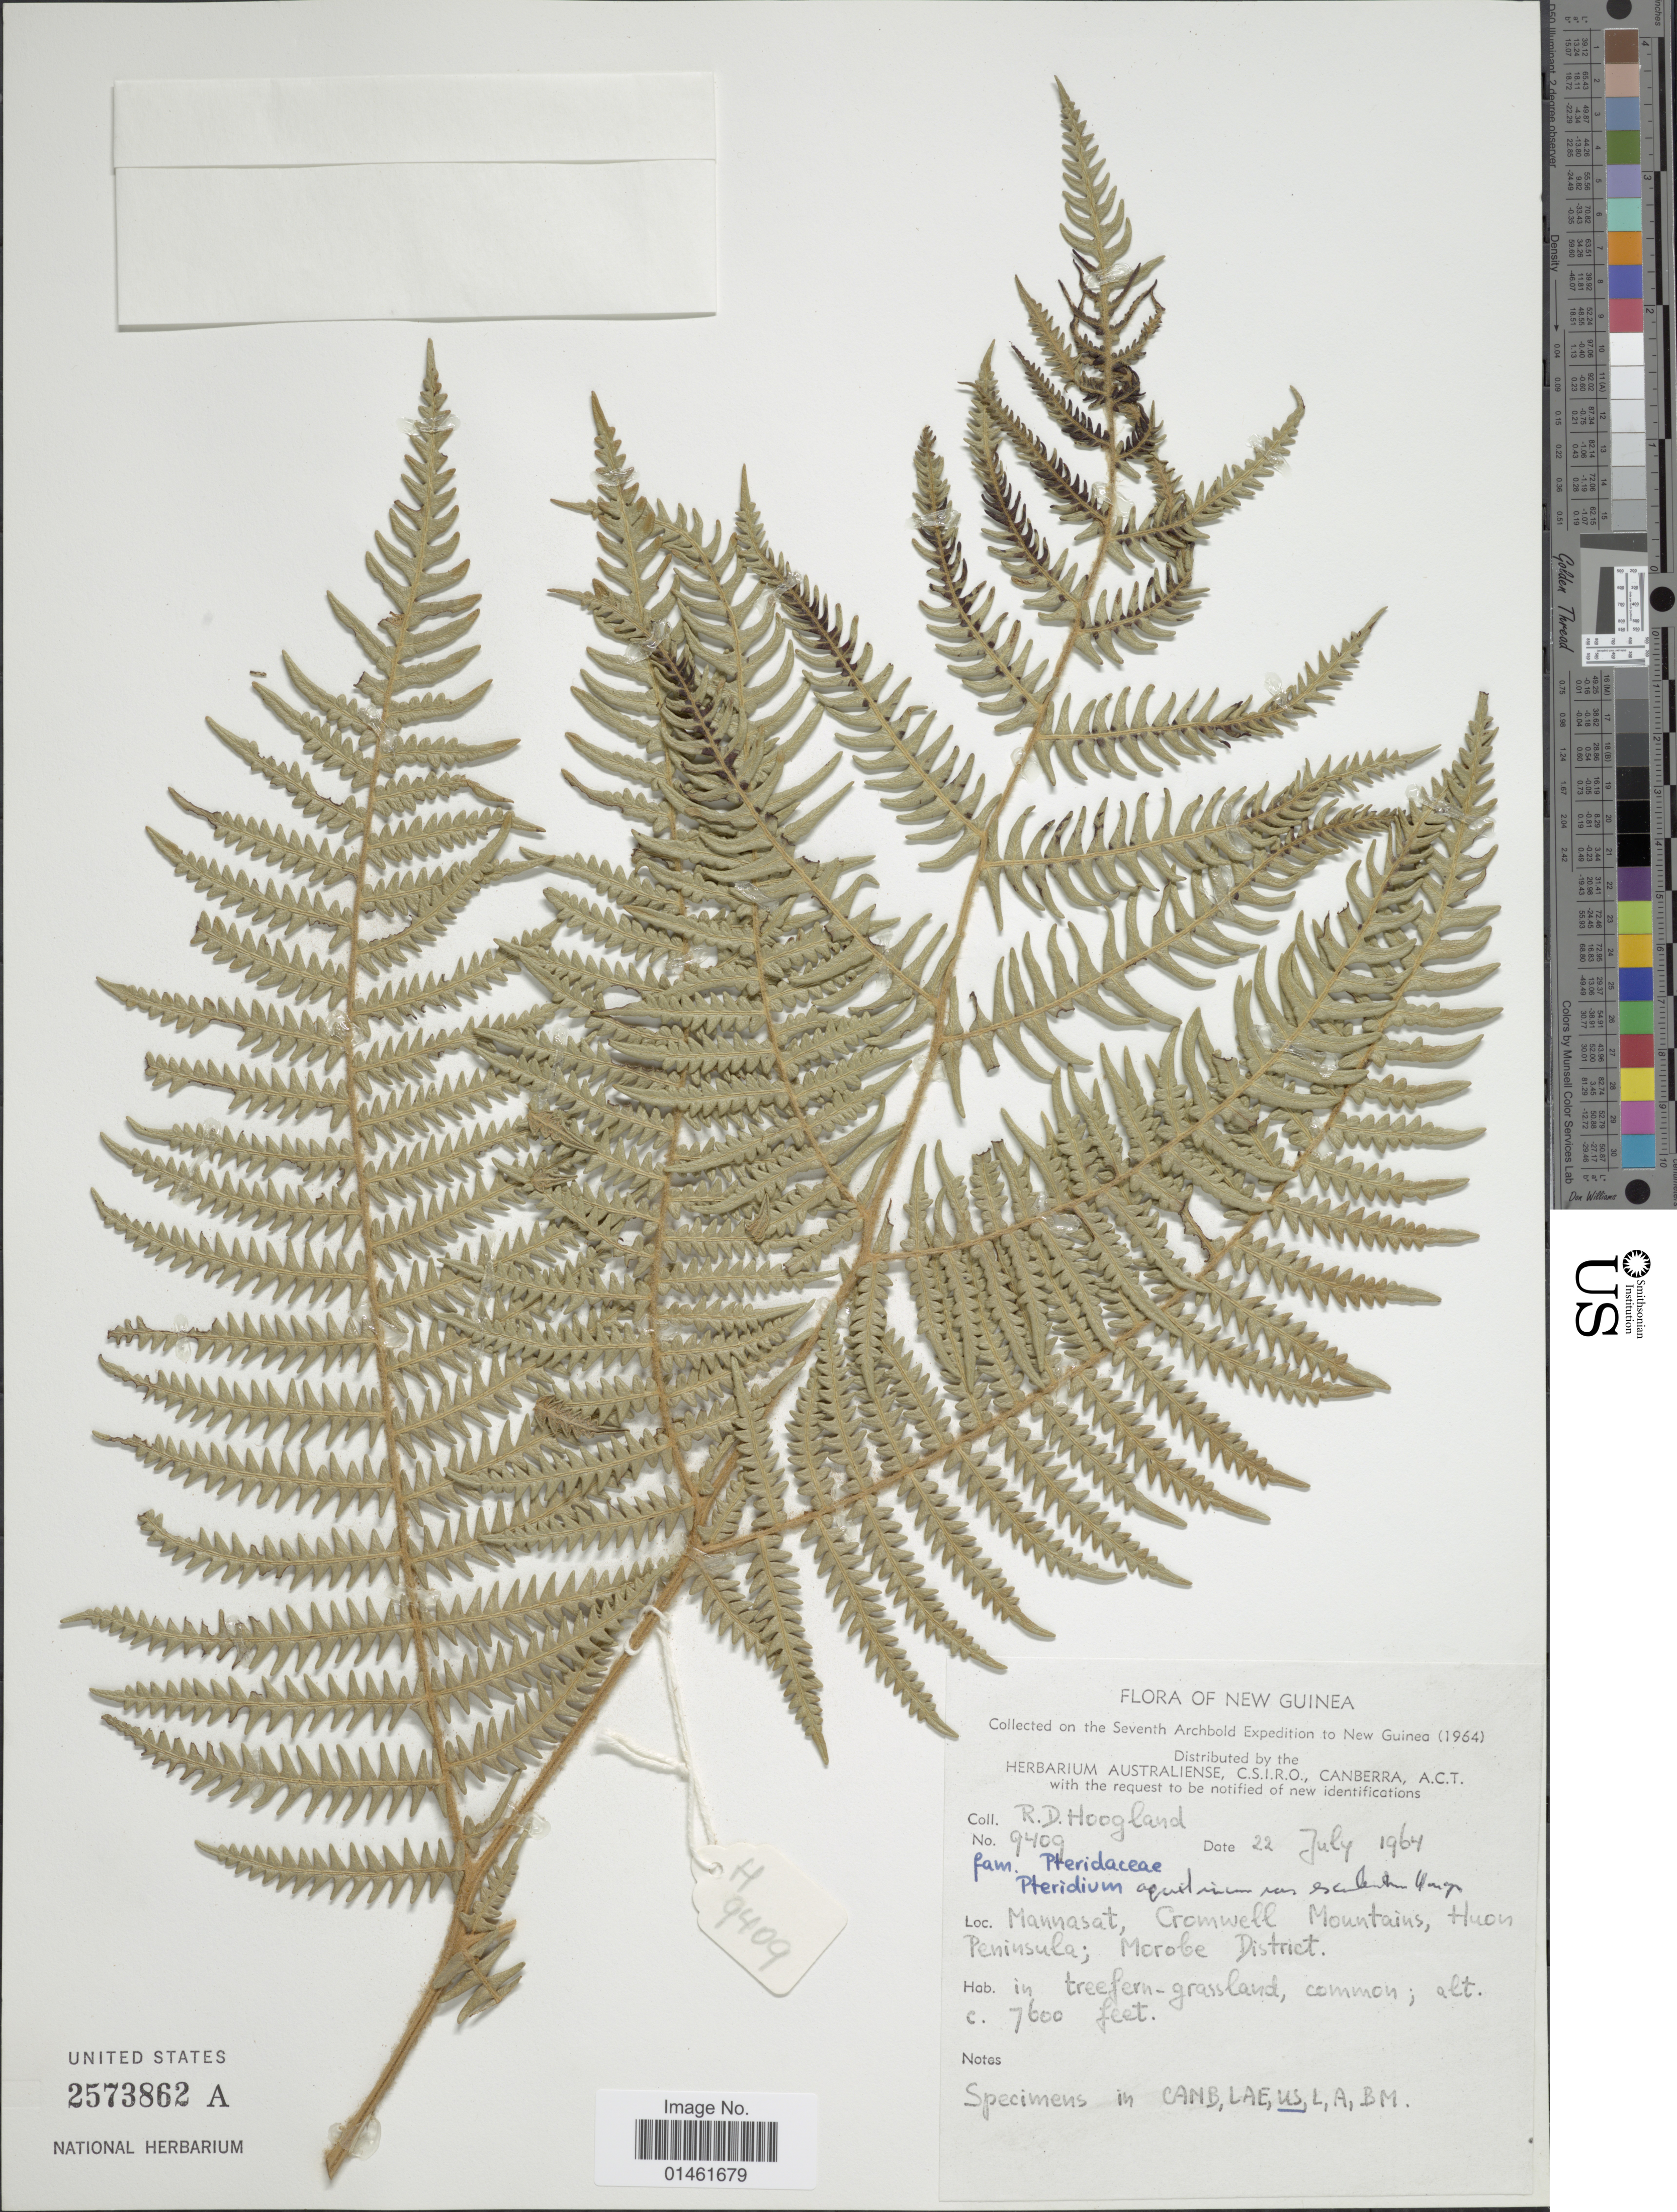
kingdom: Plantae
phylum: Tracheophyta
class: Polypodiopsida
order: Polypodiales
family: Dennstaedtiaceae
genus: Pteridium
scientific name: Pteridium esculentum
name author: (G. Forst.) Cockayne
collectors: R. D. Hoogland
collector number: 9409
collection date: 1964-07-22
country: Papua New Guinea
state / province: Morobe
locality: New Guinea, Mannasat, Cromwell Mountains, Huon Peninsula, Morobe District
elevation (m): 2316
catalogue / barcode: US 2573862A